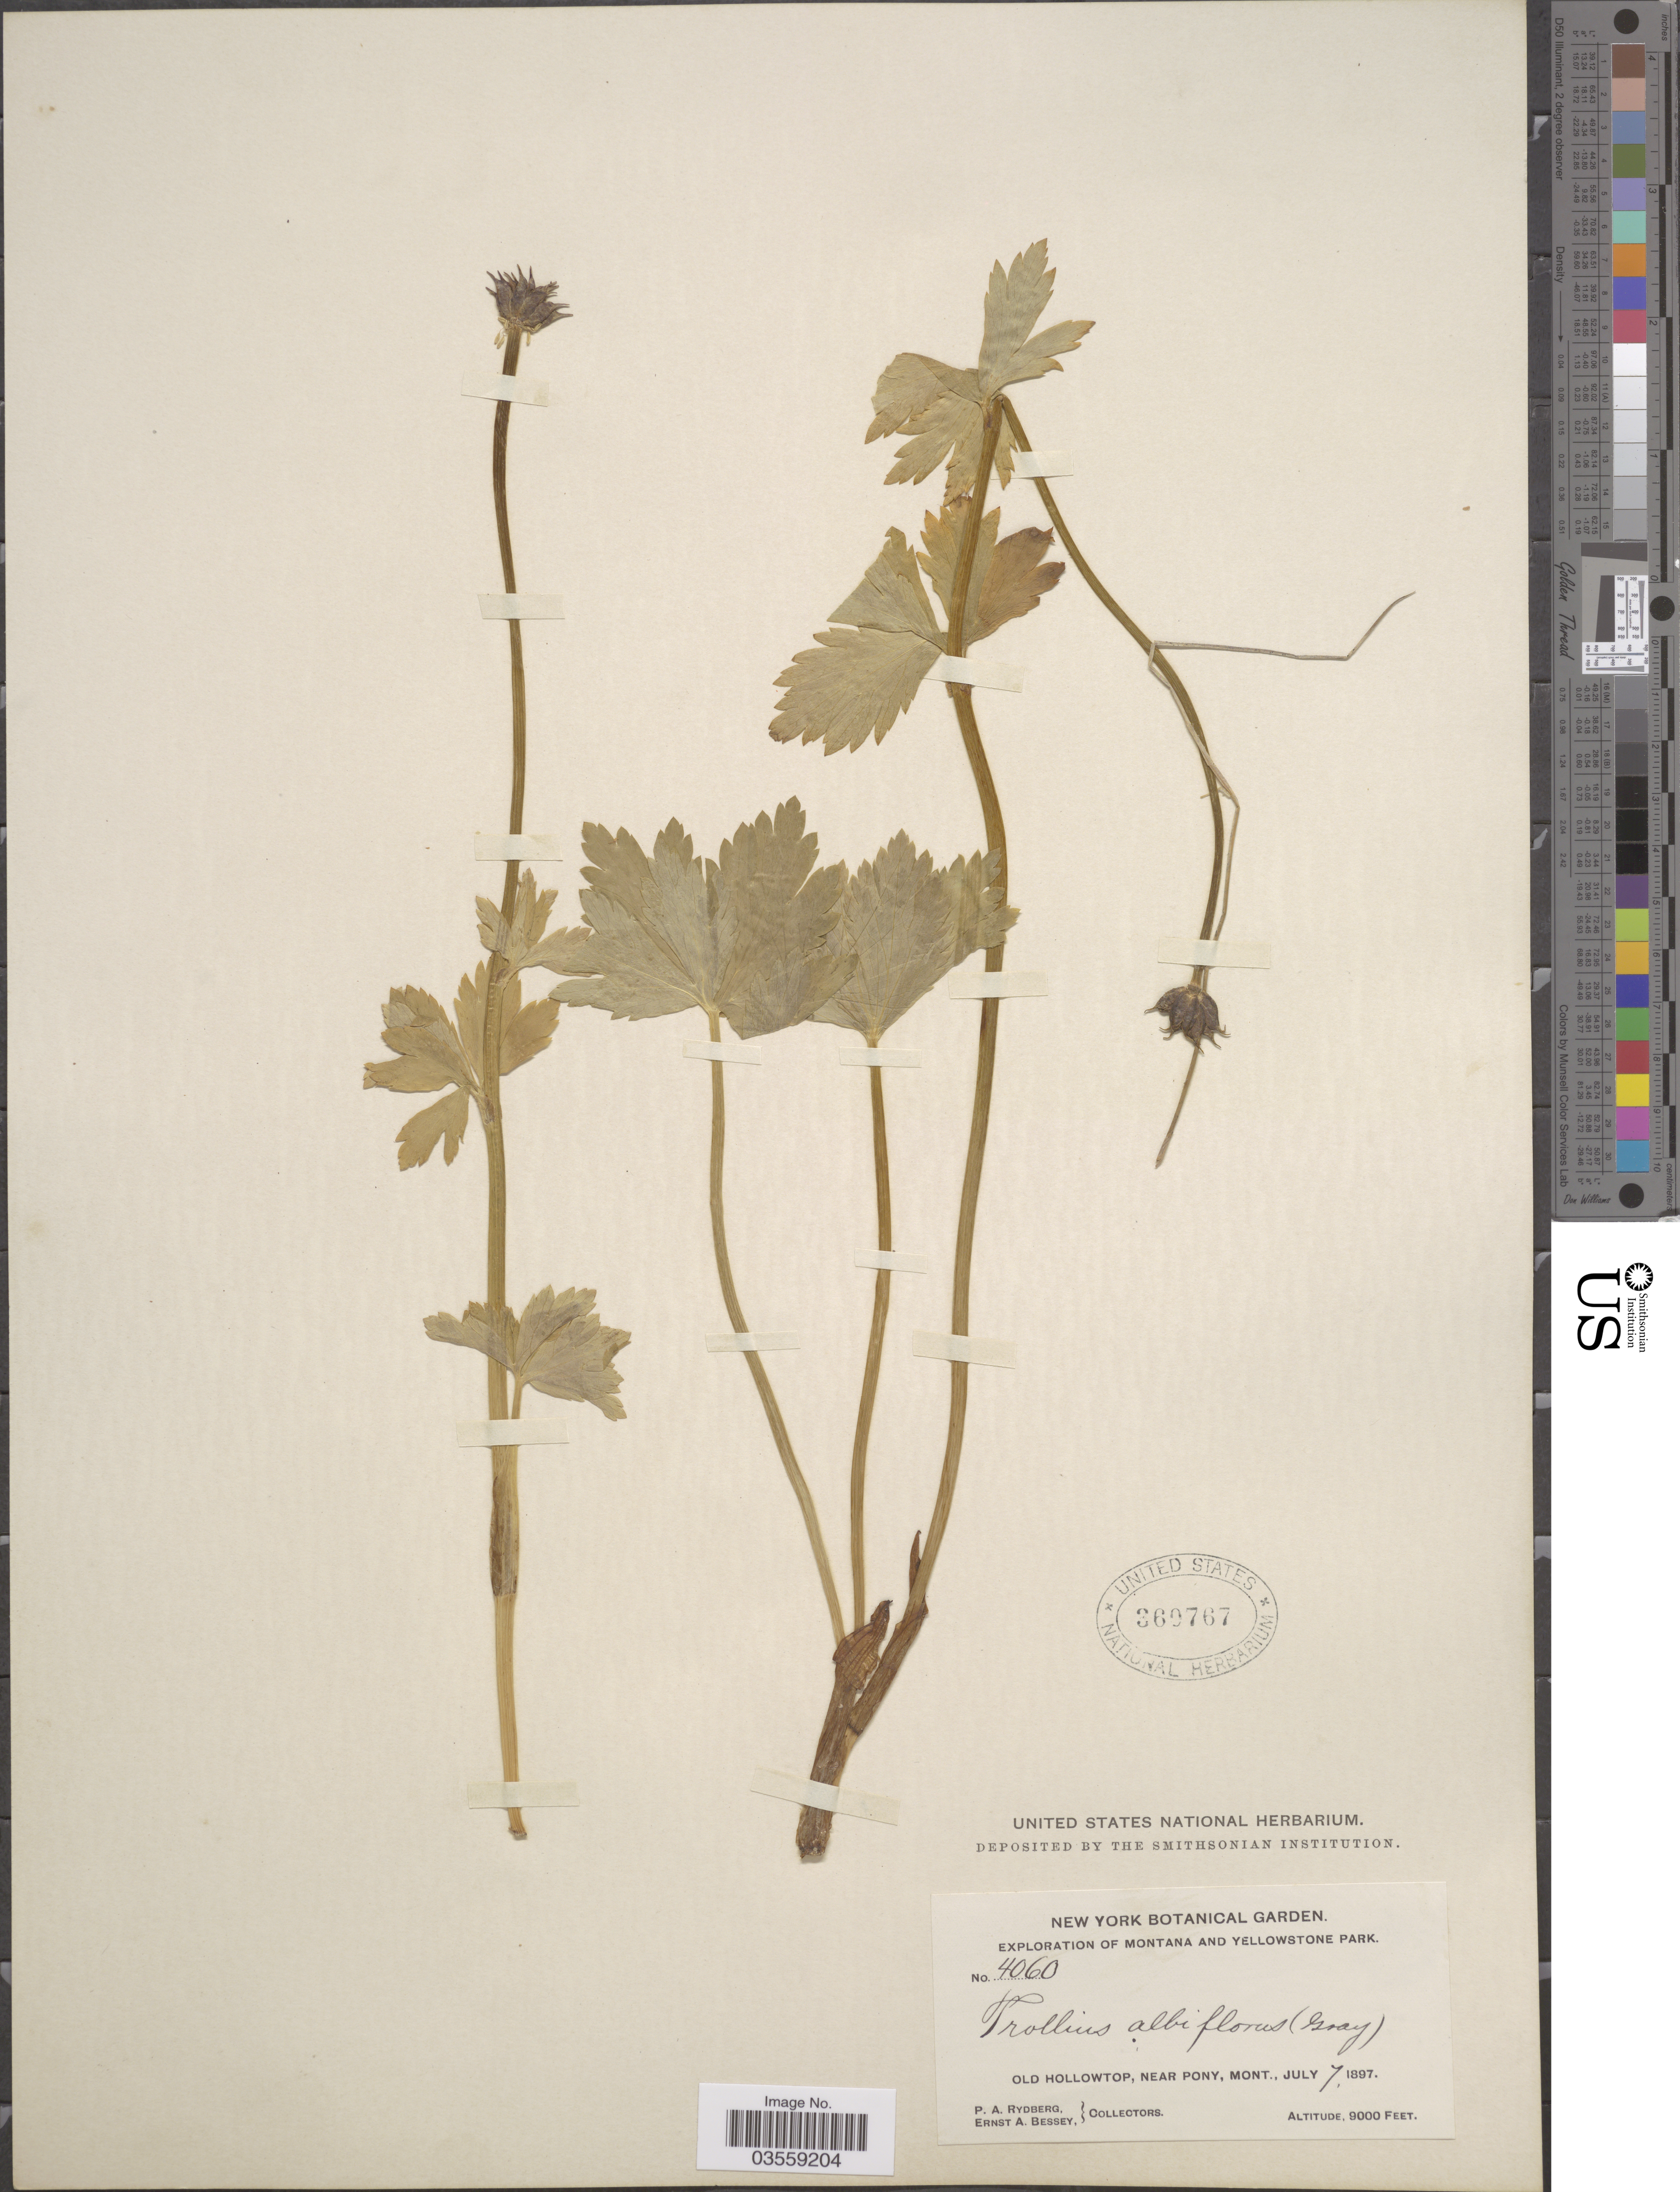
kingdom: Plantae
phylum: Tracheophyta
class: Magnoliopsida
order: Ranunculales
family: Ranunculaceae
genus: Trollius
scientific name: Trollius laxus var. albiflorus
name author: A. Gray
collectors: P. A. Rydberg & E. A. Bessey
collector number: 4060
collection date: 1897-07-07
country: United States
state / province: Montana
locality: Montana and Yellowstone Park. Old Hollowtop, near Pony.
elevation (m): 2743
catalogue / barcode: US 360767